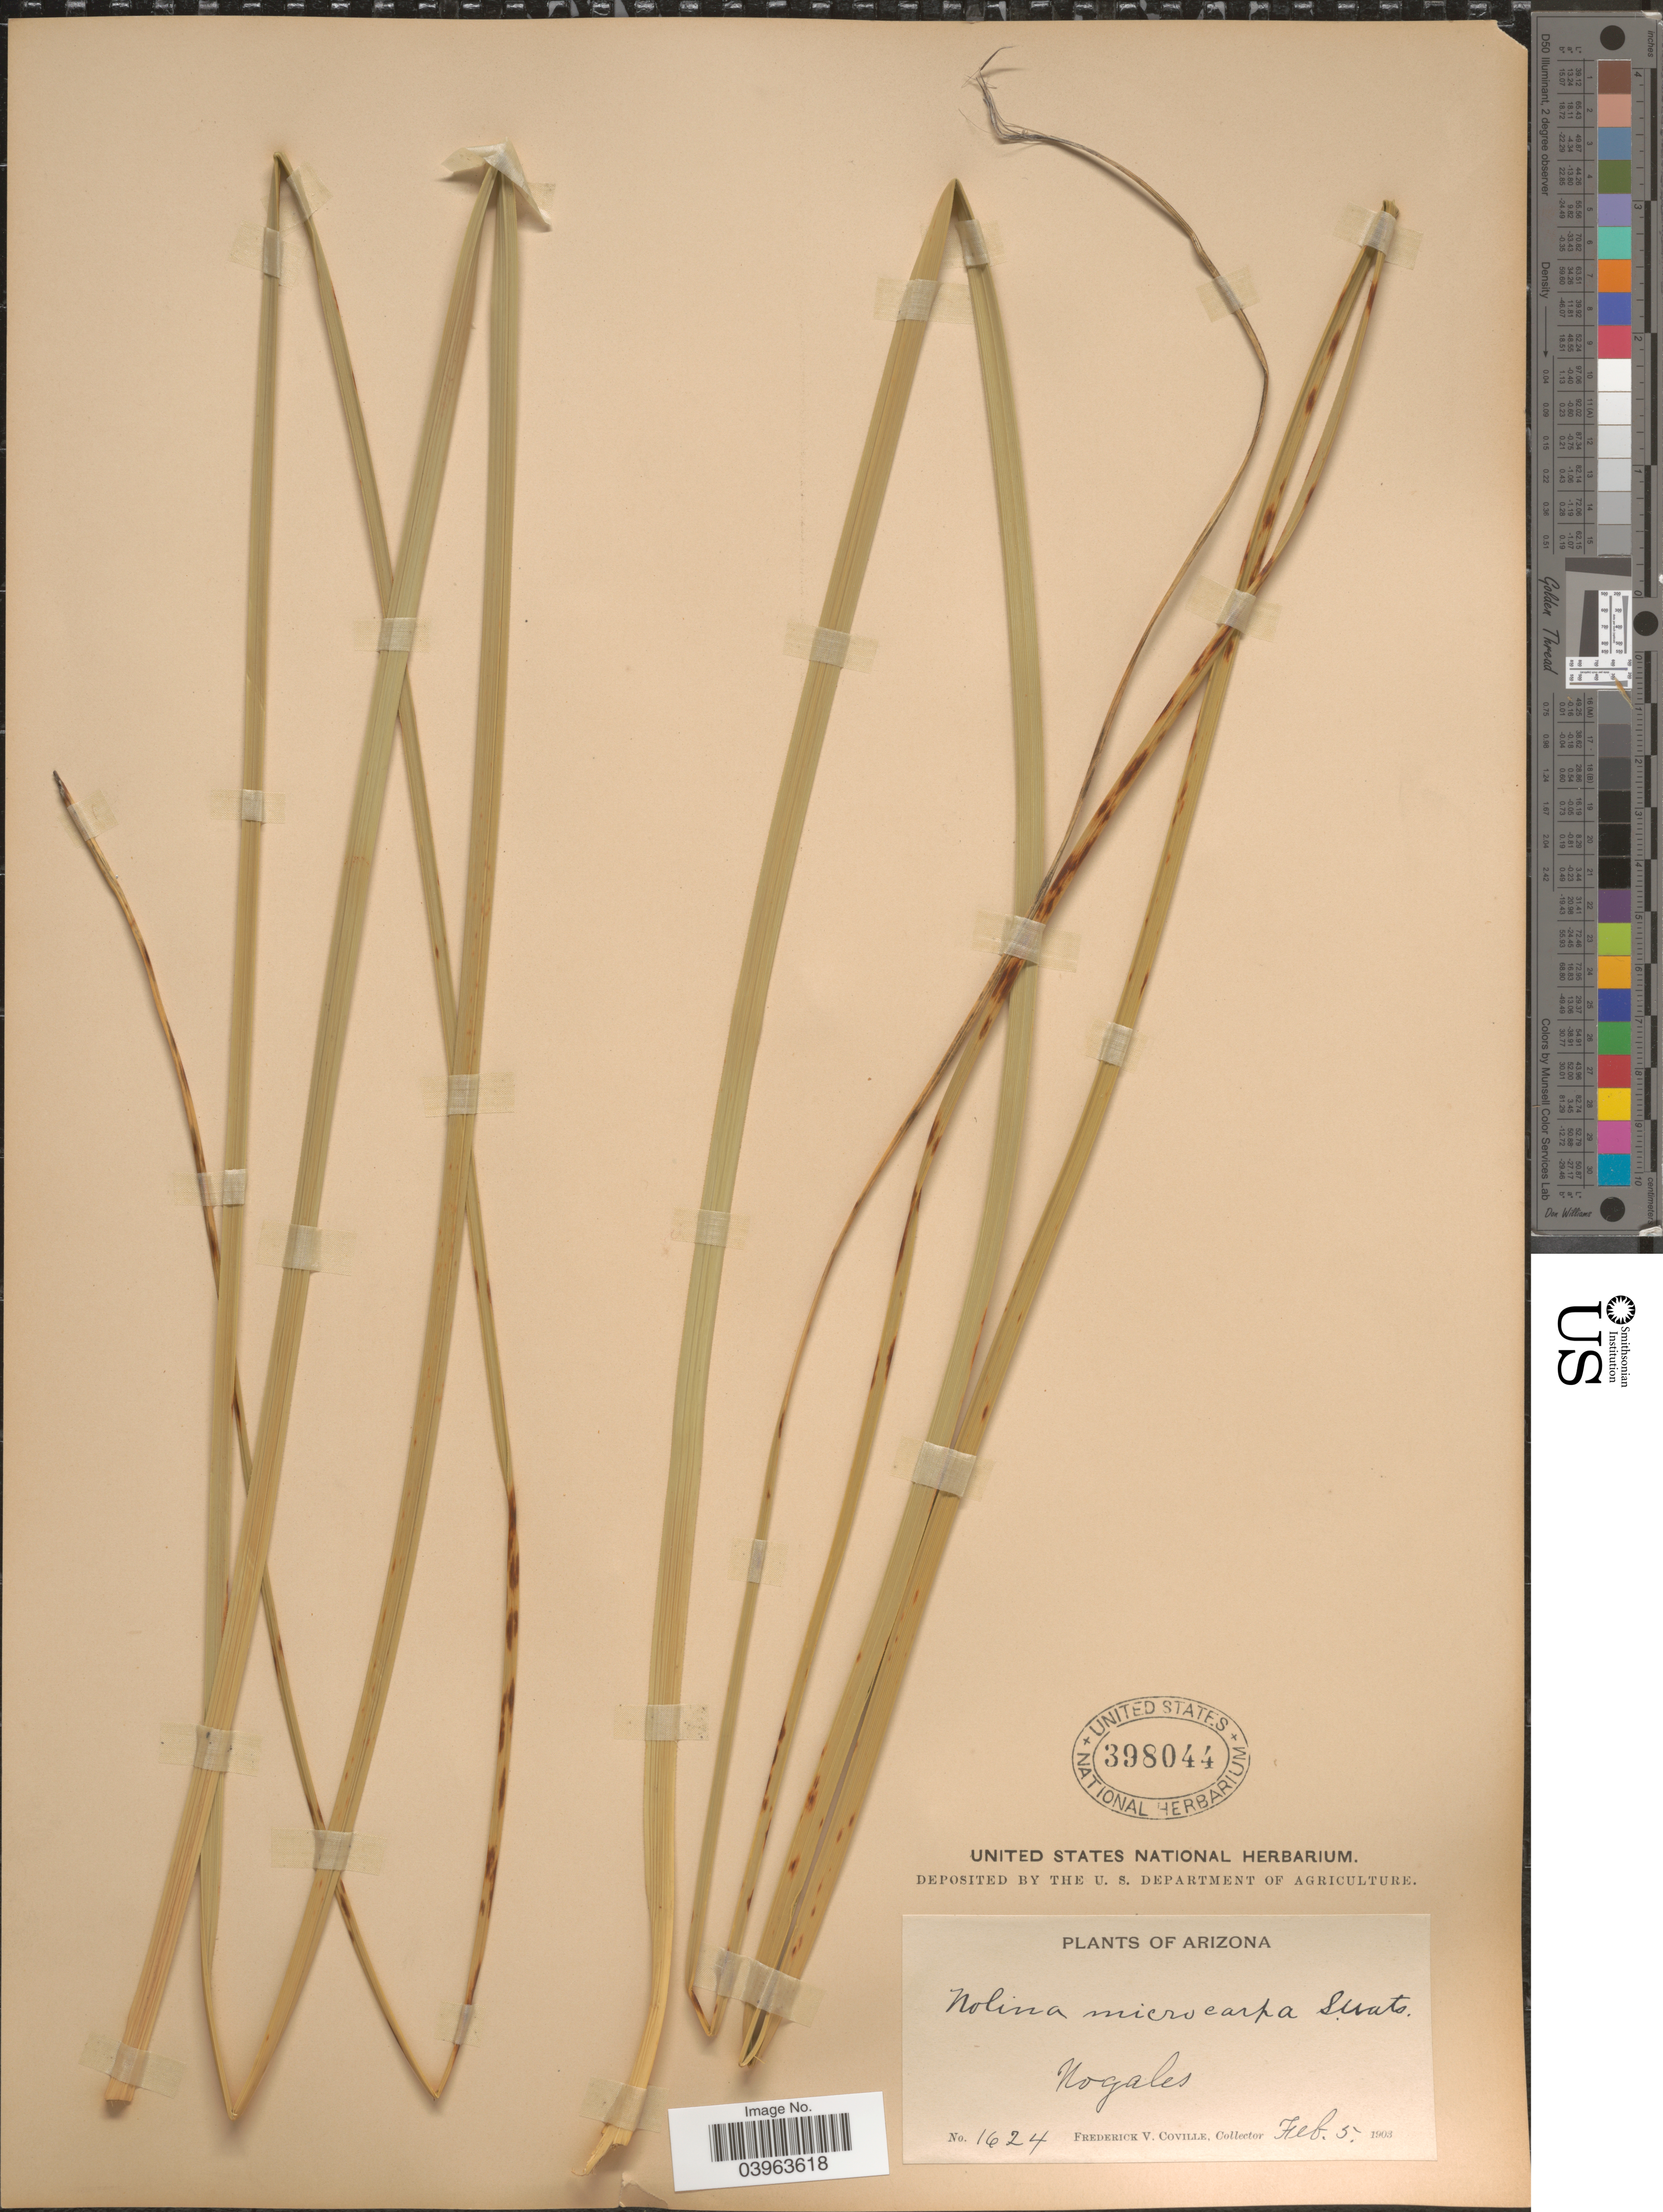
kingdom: Plantae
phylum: Tracheophyta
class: Liliopsida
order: Asparagales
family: Asparagaceae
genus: Nolina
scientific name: Nolina microcarpa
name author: S. Watson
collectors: F. V. Coville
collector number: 1624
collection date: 1903-02-05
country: United States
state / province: Arizona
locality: Nogales.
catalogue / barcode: US 398044